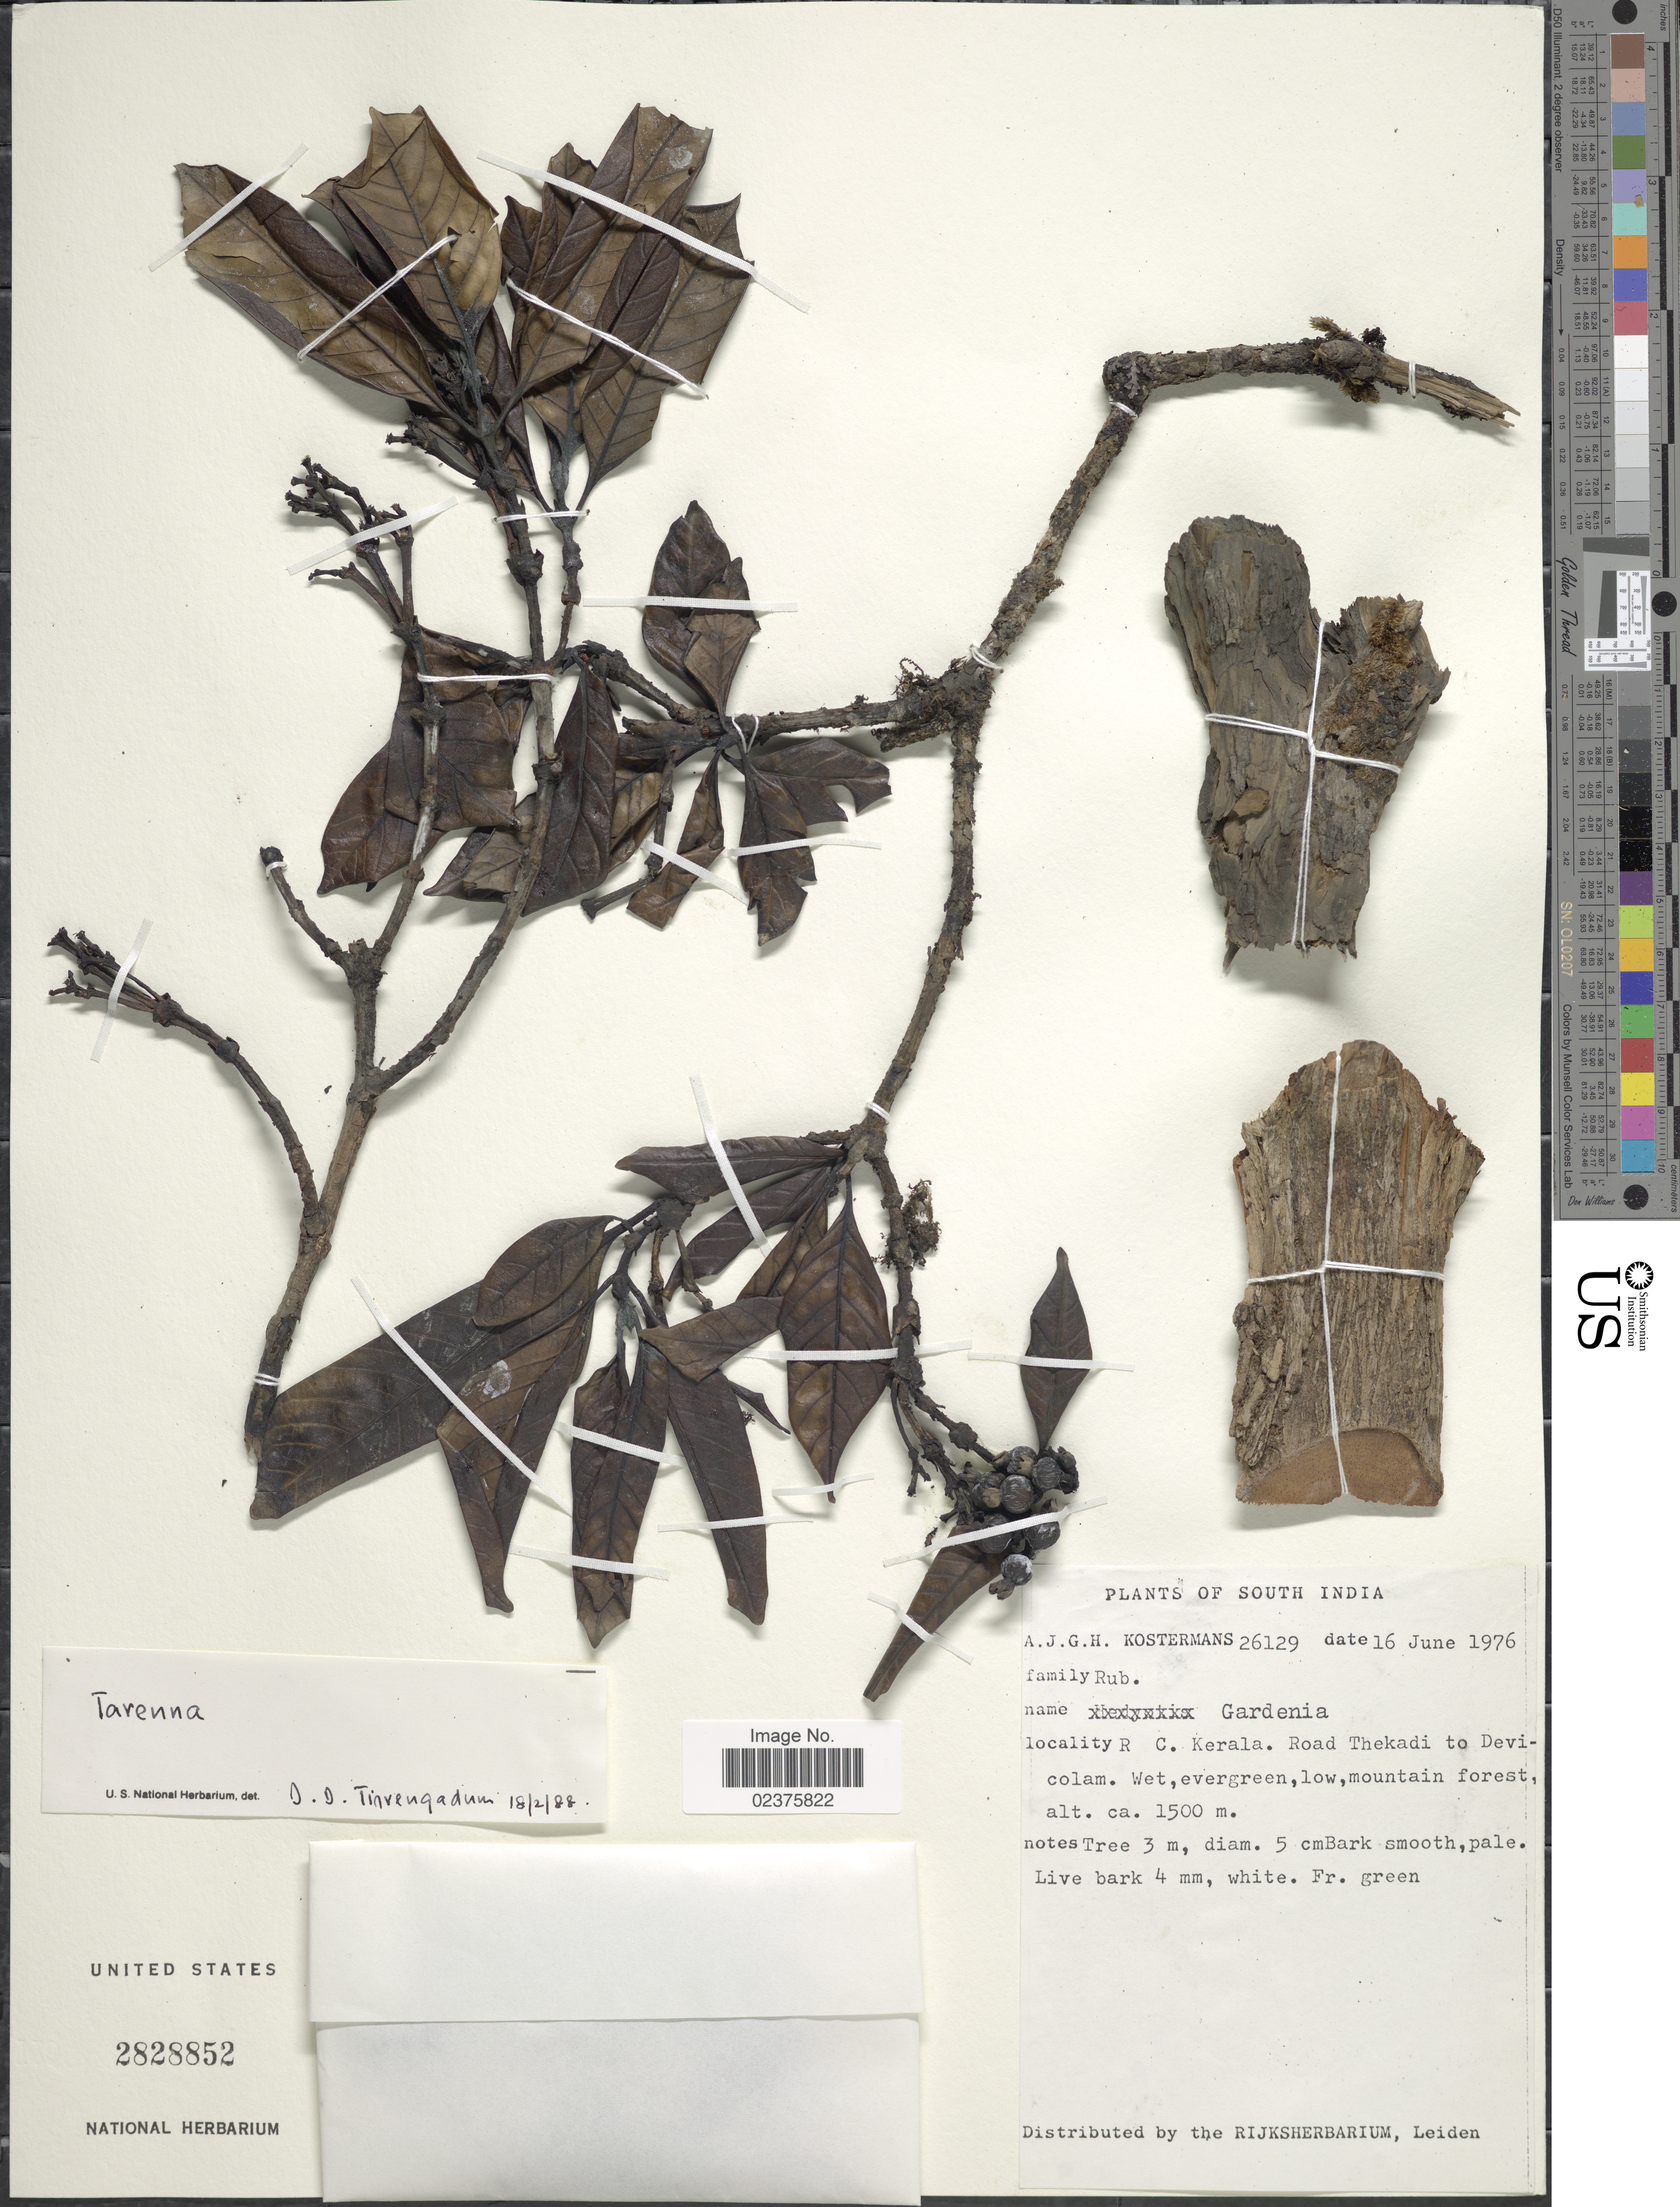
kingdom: Plantae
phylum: Tracheophyta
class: Magnoliopsida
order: Gentianales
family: Rubiaceae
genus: Tarenna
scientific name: Tarenna asiatica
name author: (L.) Kuntze ex K. Schum.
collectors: A. J. G. Kostermans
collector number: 26129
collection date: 1976-06-16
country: India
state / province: Kerala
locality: South India, R C. Kerala, Road Thekadi to Devicolam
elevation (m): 1500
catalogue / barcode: US 2828852